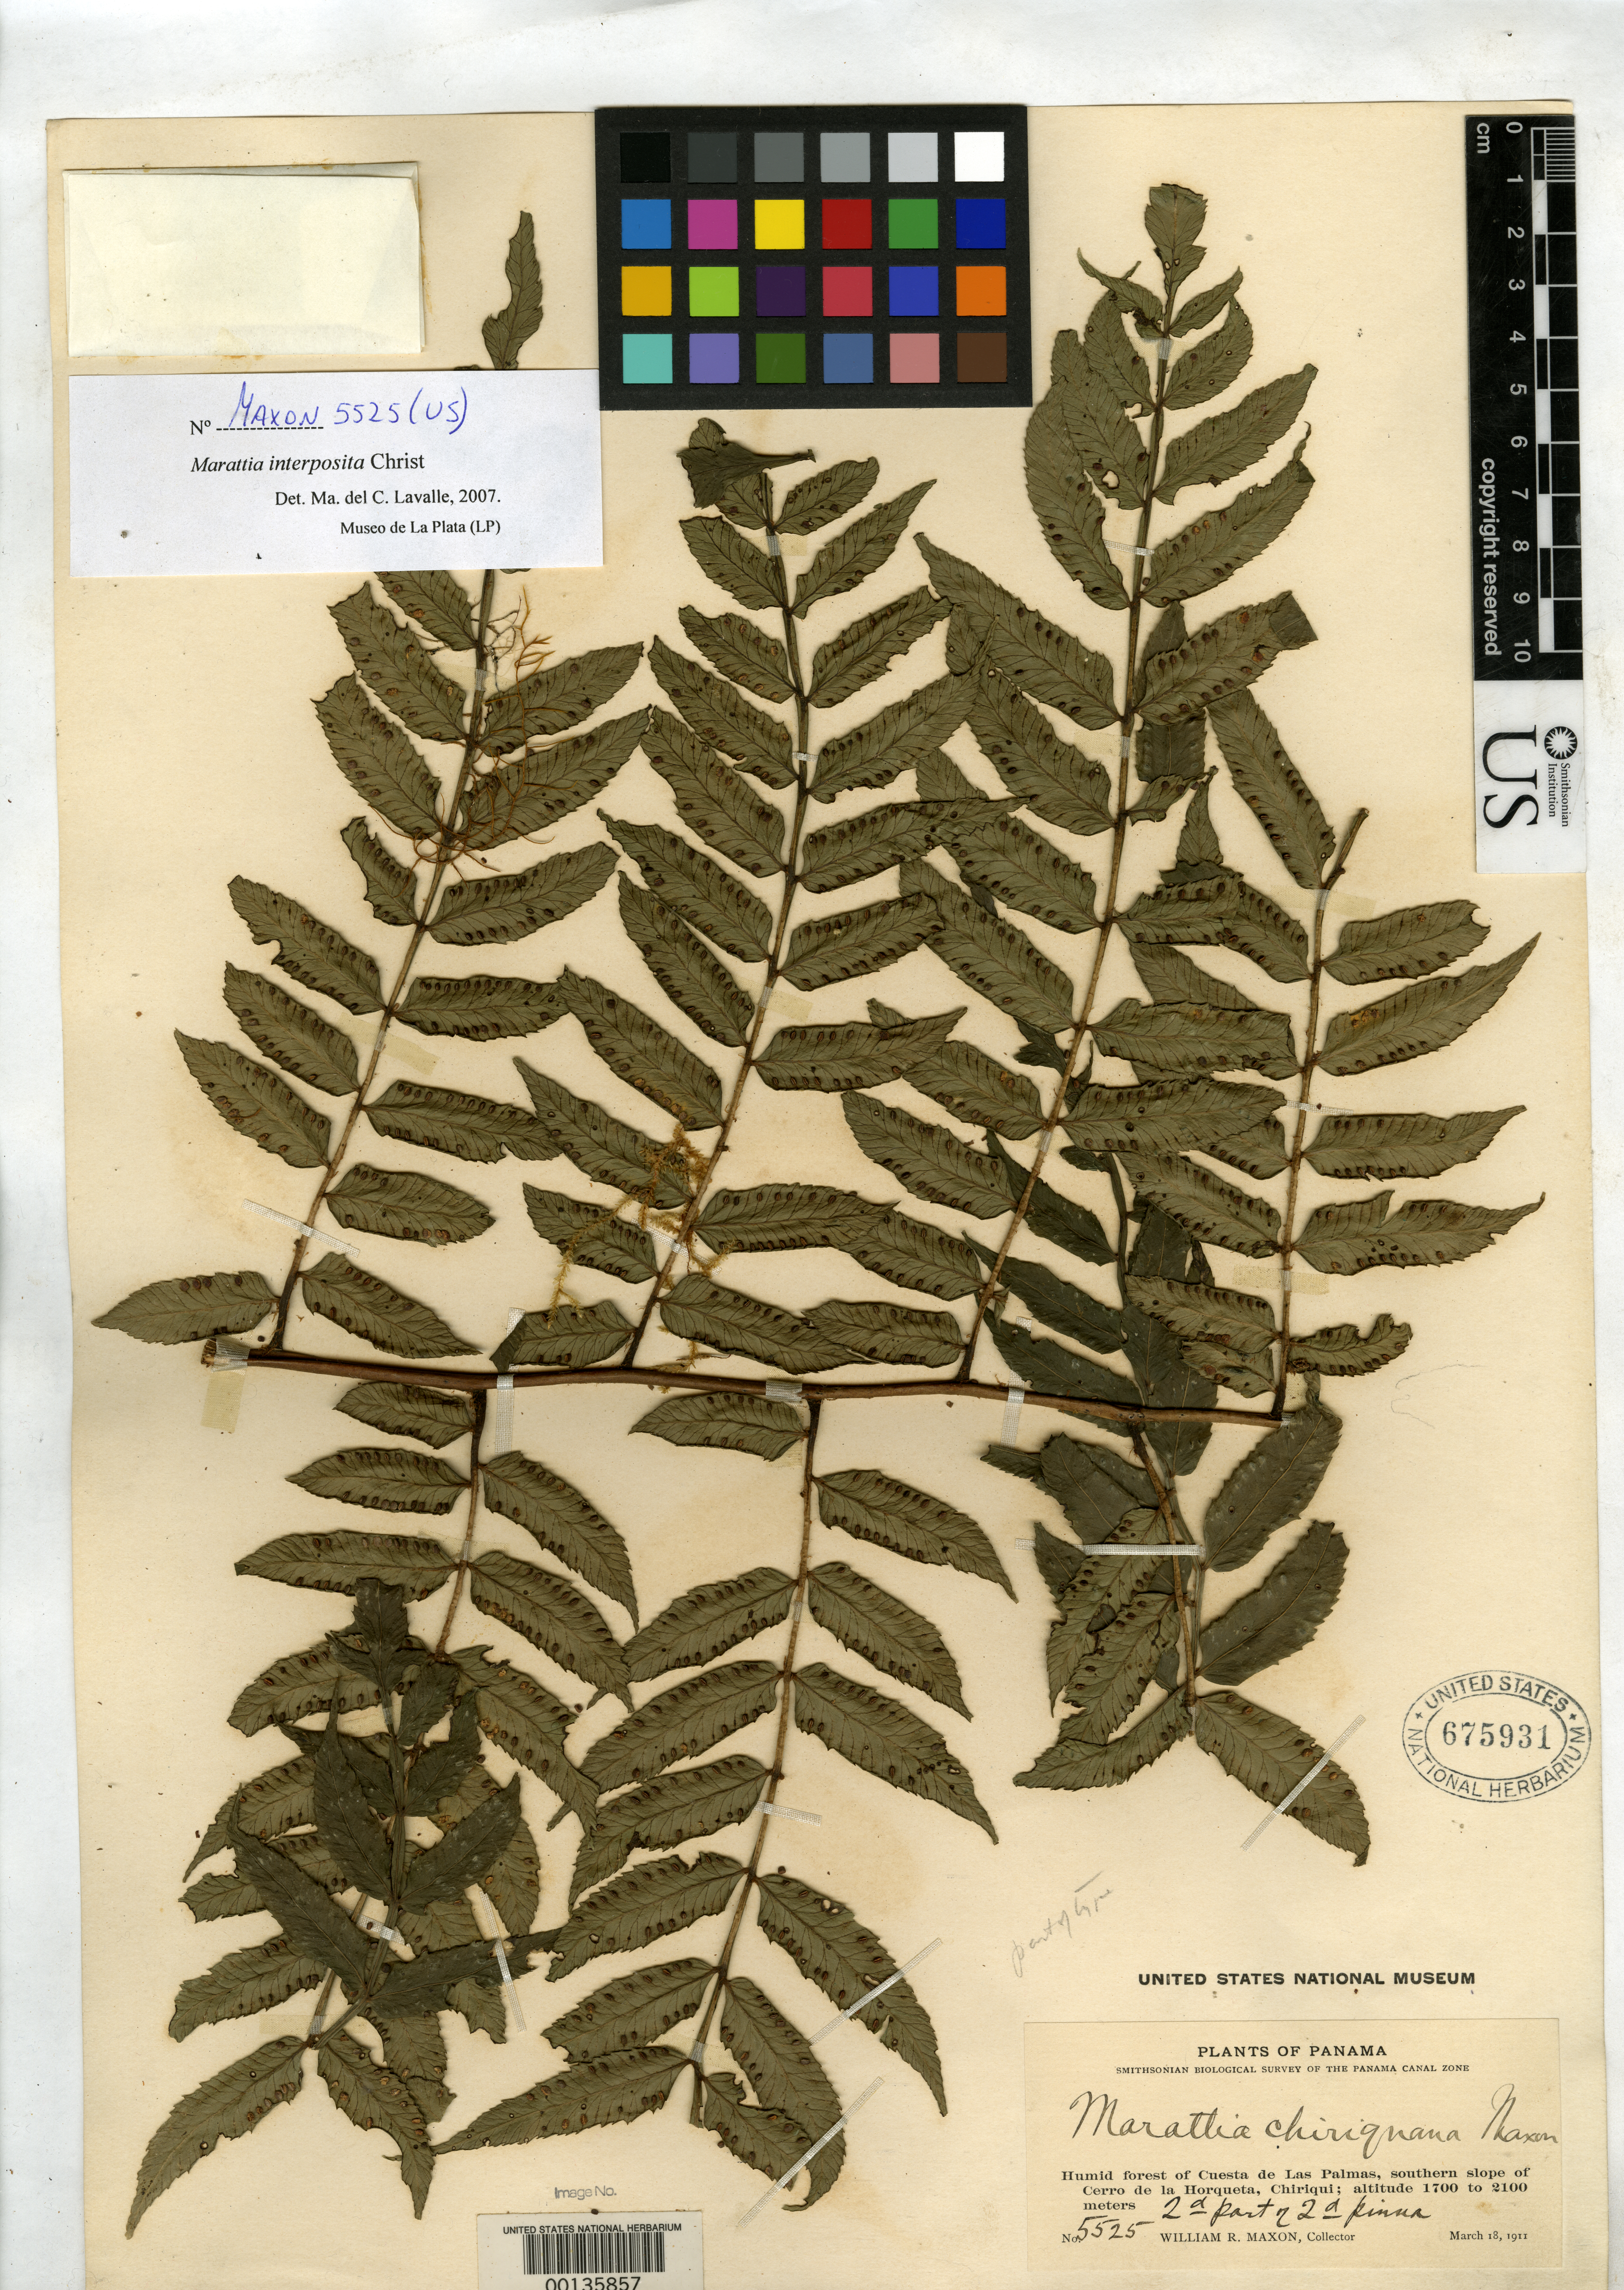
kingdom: Plantae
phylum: Tracheophyta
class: Polypodiopsida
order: Marattiales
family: Marattiaceae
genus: Marattia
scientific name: Marattia chiricana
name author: Maxon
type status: Holotype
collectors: W. R. Maxon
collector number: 5525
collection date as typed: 18 Mar 1911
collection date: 1911-03-18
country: Panama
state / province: Chiriquí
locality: Cuesta de Las Palmas, Cerro de La Horqueta.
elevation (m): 1700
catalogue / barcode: US 675931